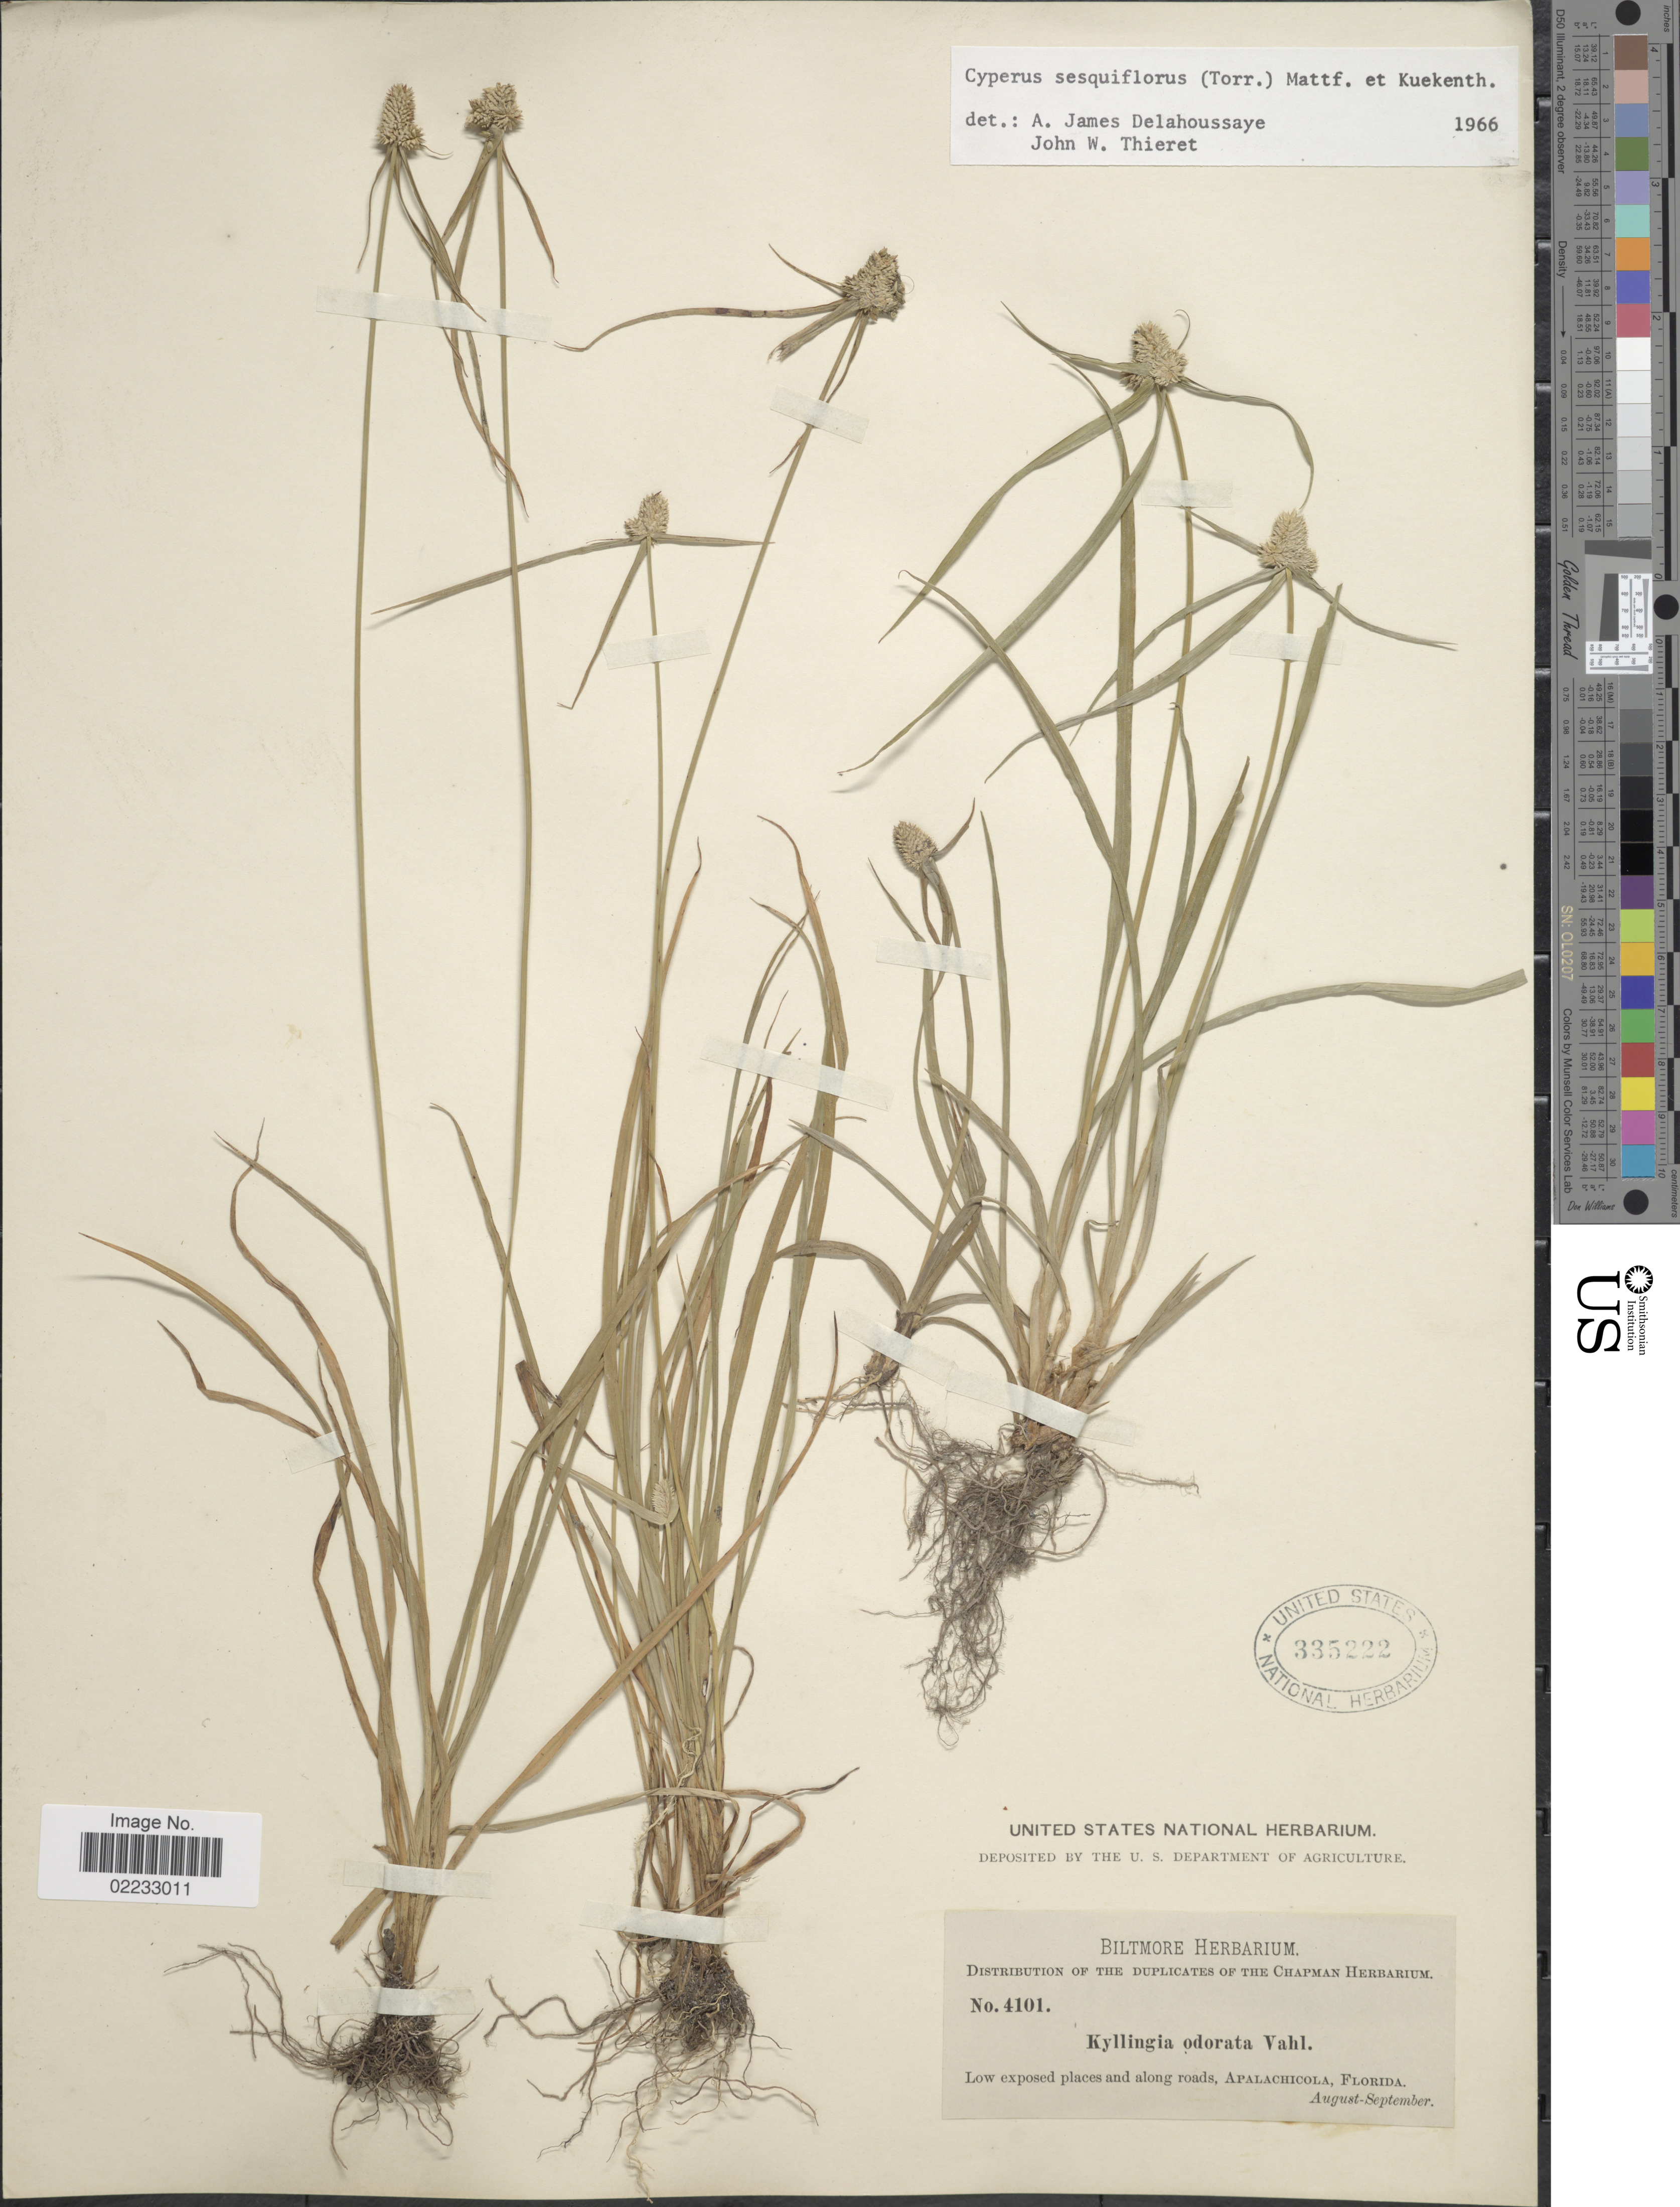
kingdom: Plantae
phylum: Tracheophyta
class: Liliopsida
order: Poales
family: Cyperaceae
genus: Cyperus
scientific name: Cyperus sesquiflorus subsp. sesquiflorus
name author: (Torr.) Mattf. & Kük.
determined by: Strong, M. T., (US), Smithsonian Institution - National Museum of Natural History (UNITED STATES)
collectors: ex herb. Biltmore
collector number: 4101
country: United States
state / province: Florida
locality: Apalachicola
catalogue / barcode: US 335222